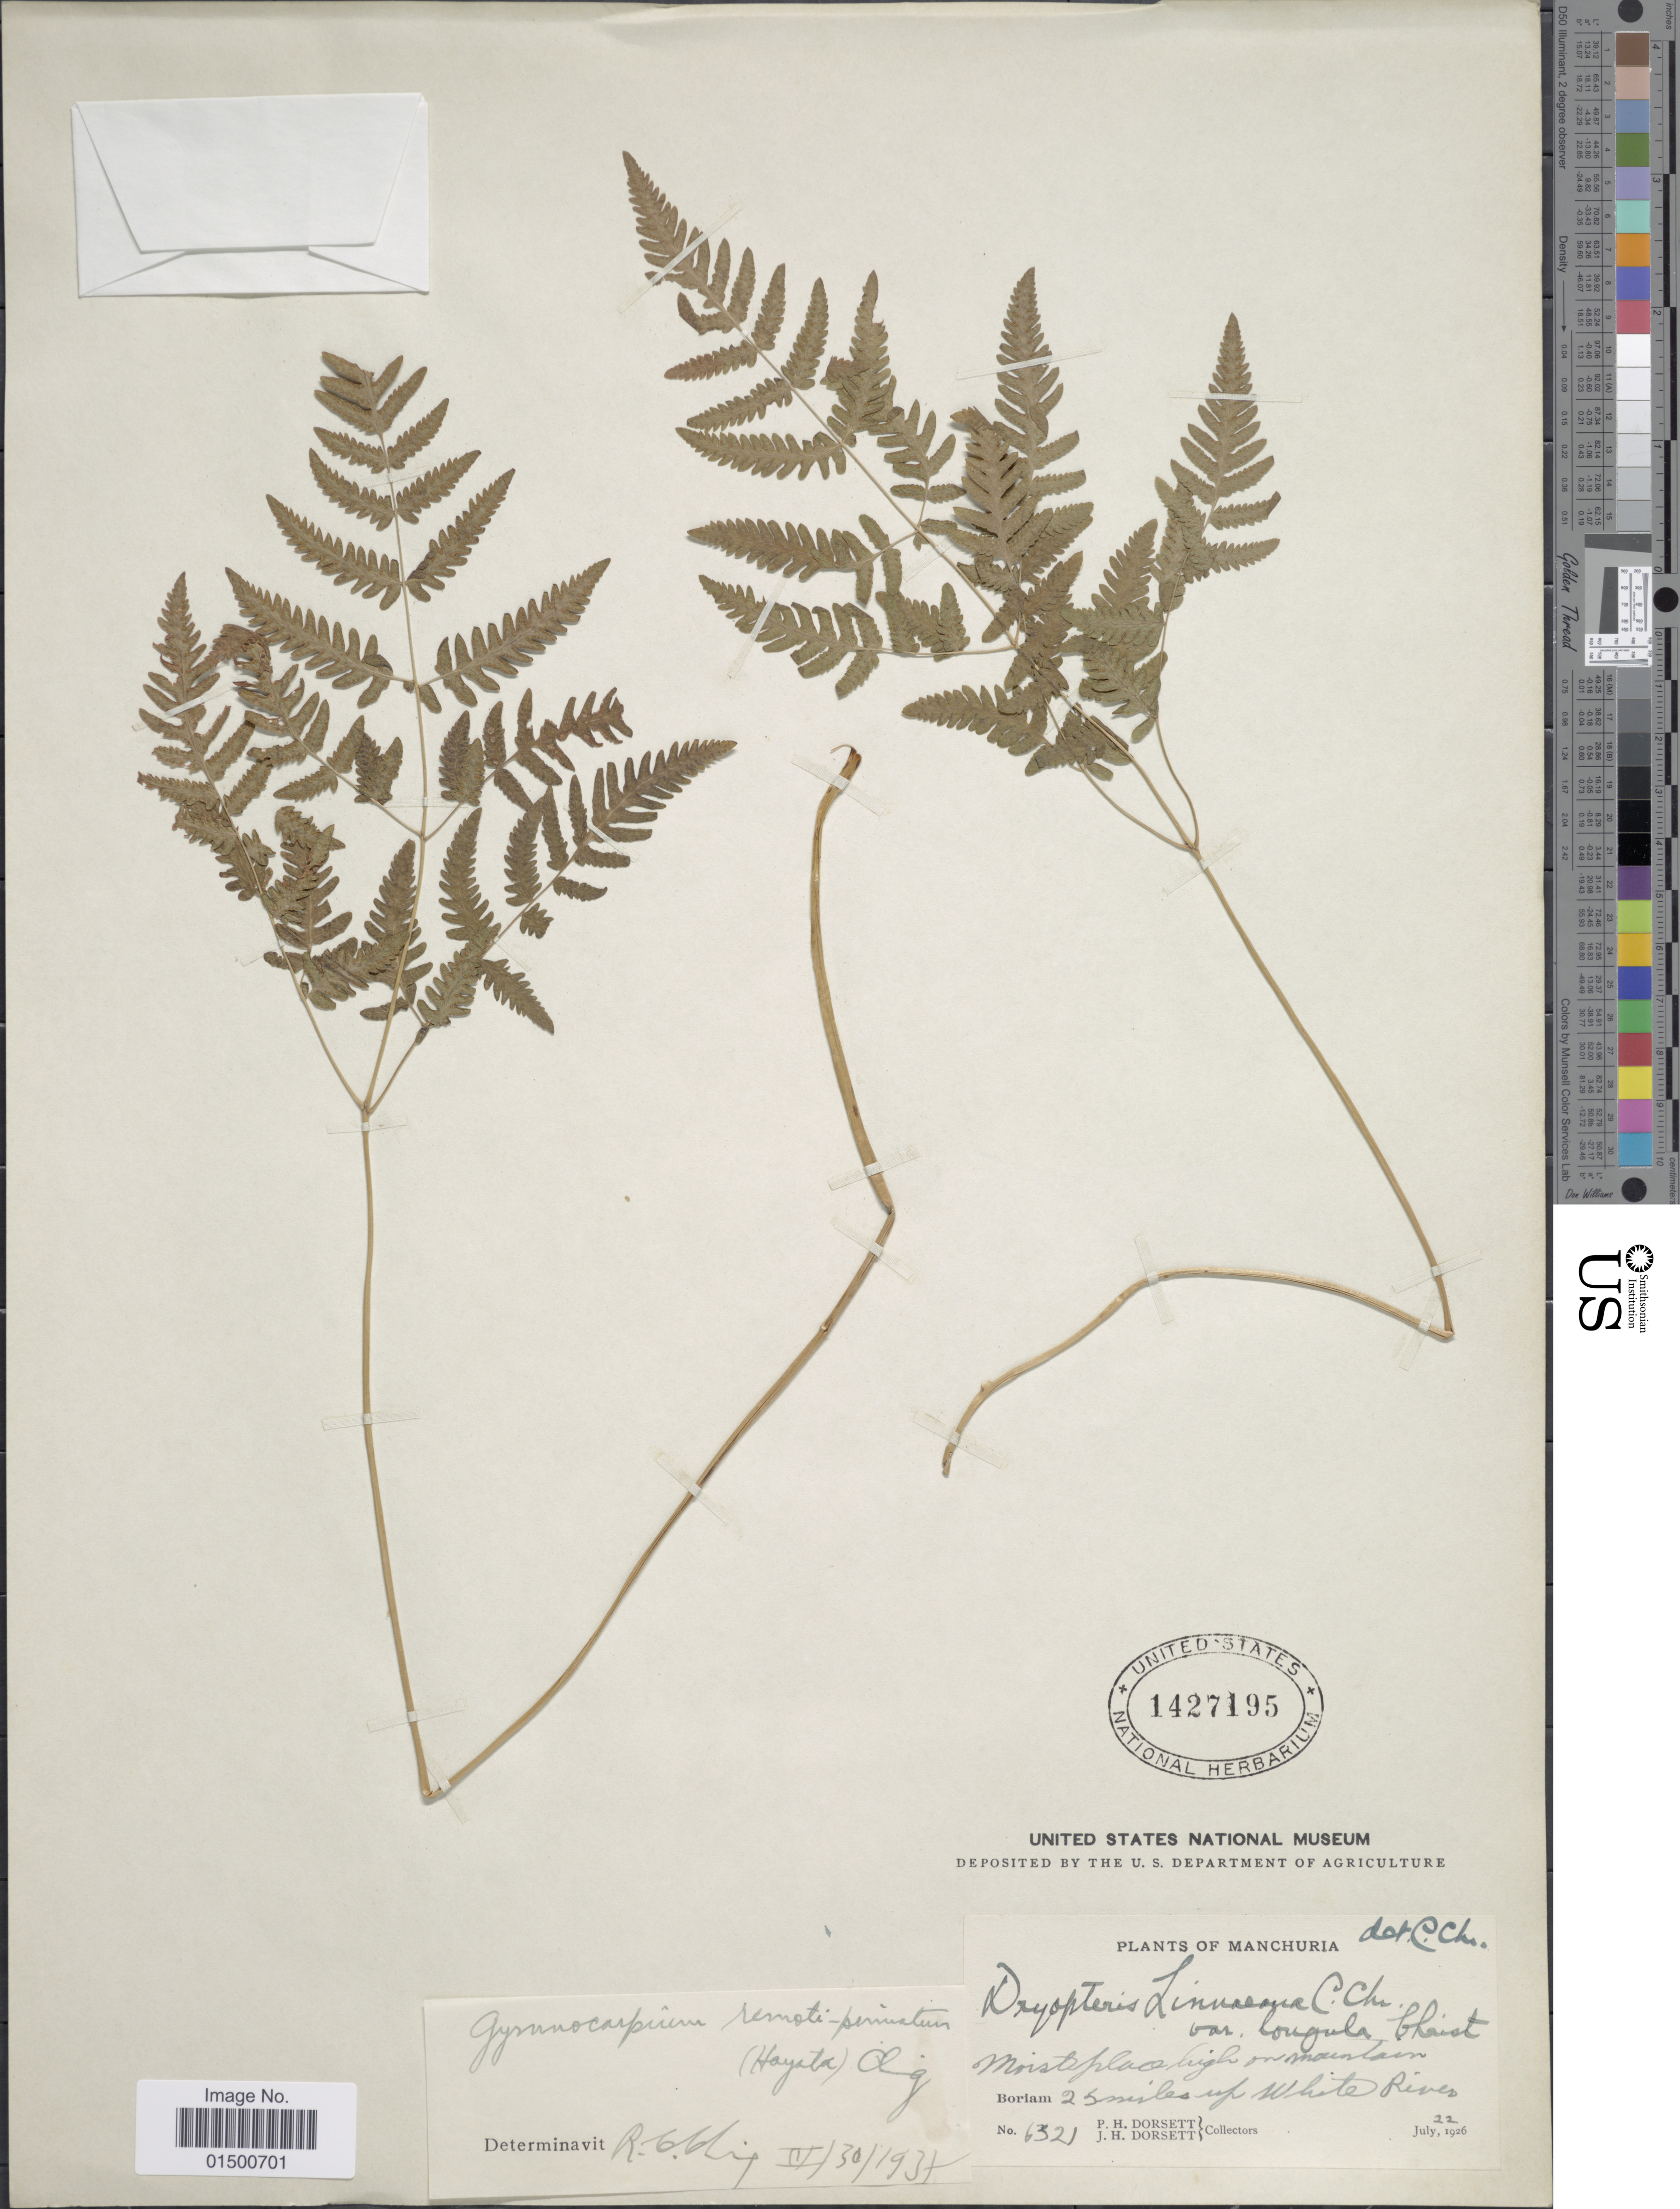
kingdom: Plantae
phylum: Tracheophyta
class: Polypodiopsida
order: Polypodiales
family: Cystopteridaceae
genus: Gymnocarpium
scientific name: Gymnocarpium remotepinnatum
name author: (Hayata) Ching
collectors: P. H. Dorsett & J. Dorsett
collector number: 6321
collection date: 1926-07-22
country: China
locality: Manchuria, moist place high on mountain, 25 miles up White River, Boriam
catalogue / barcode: US 1427195